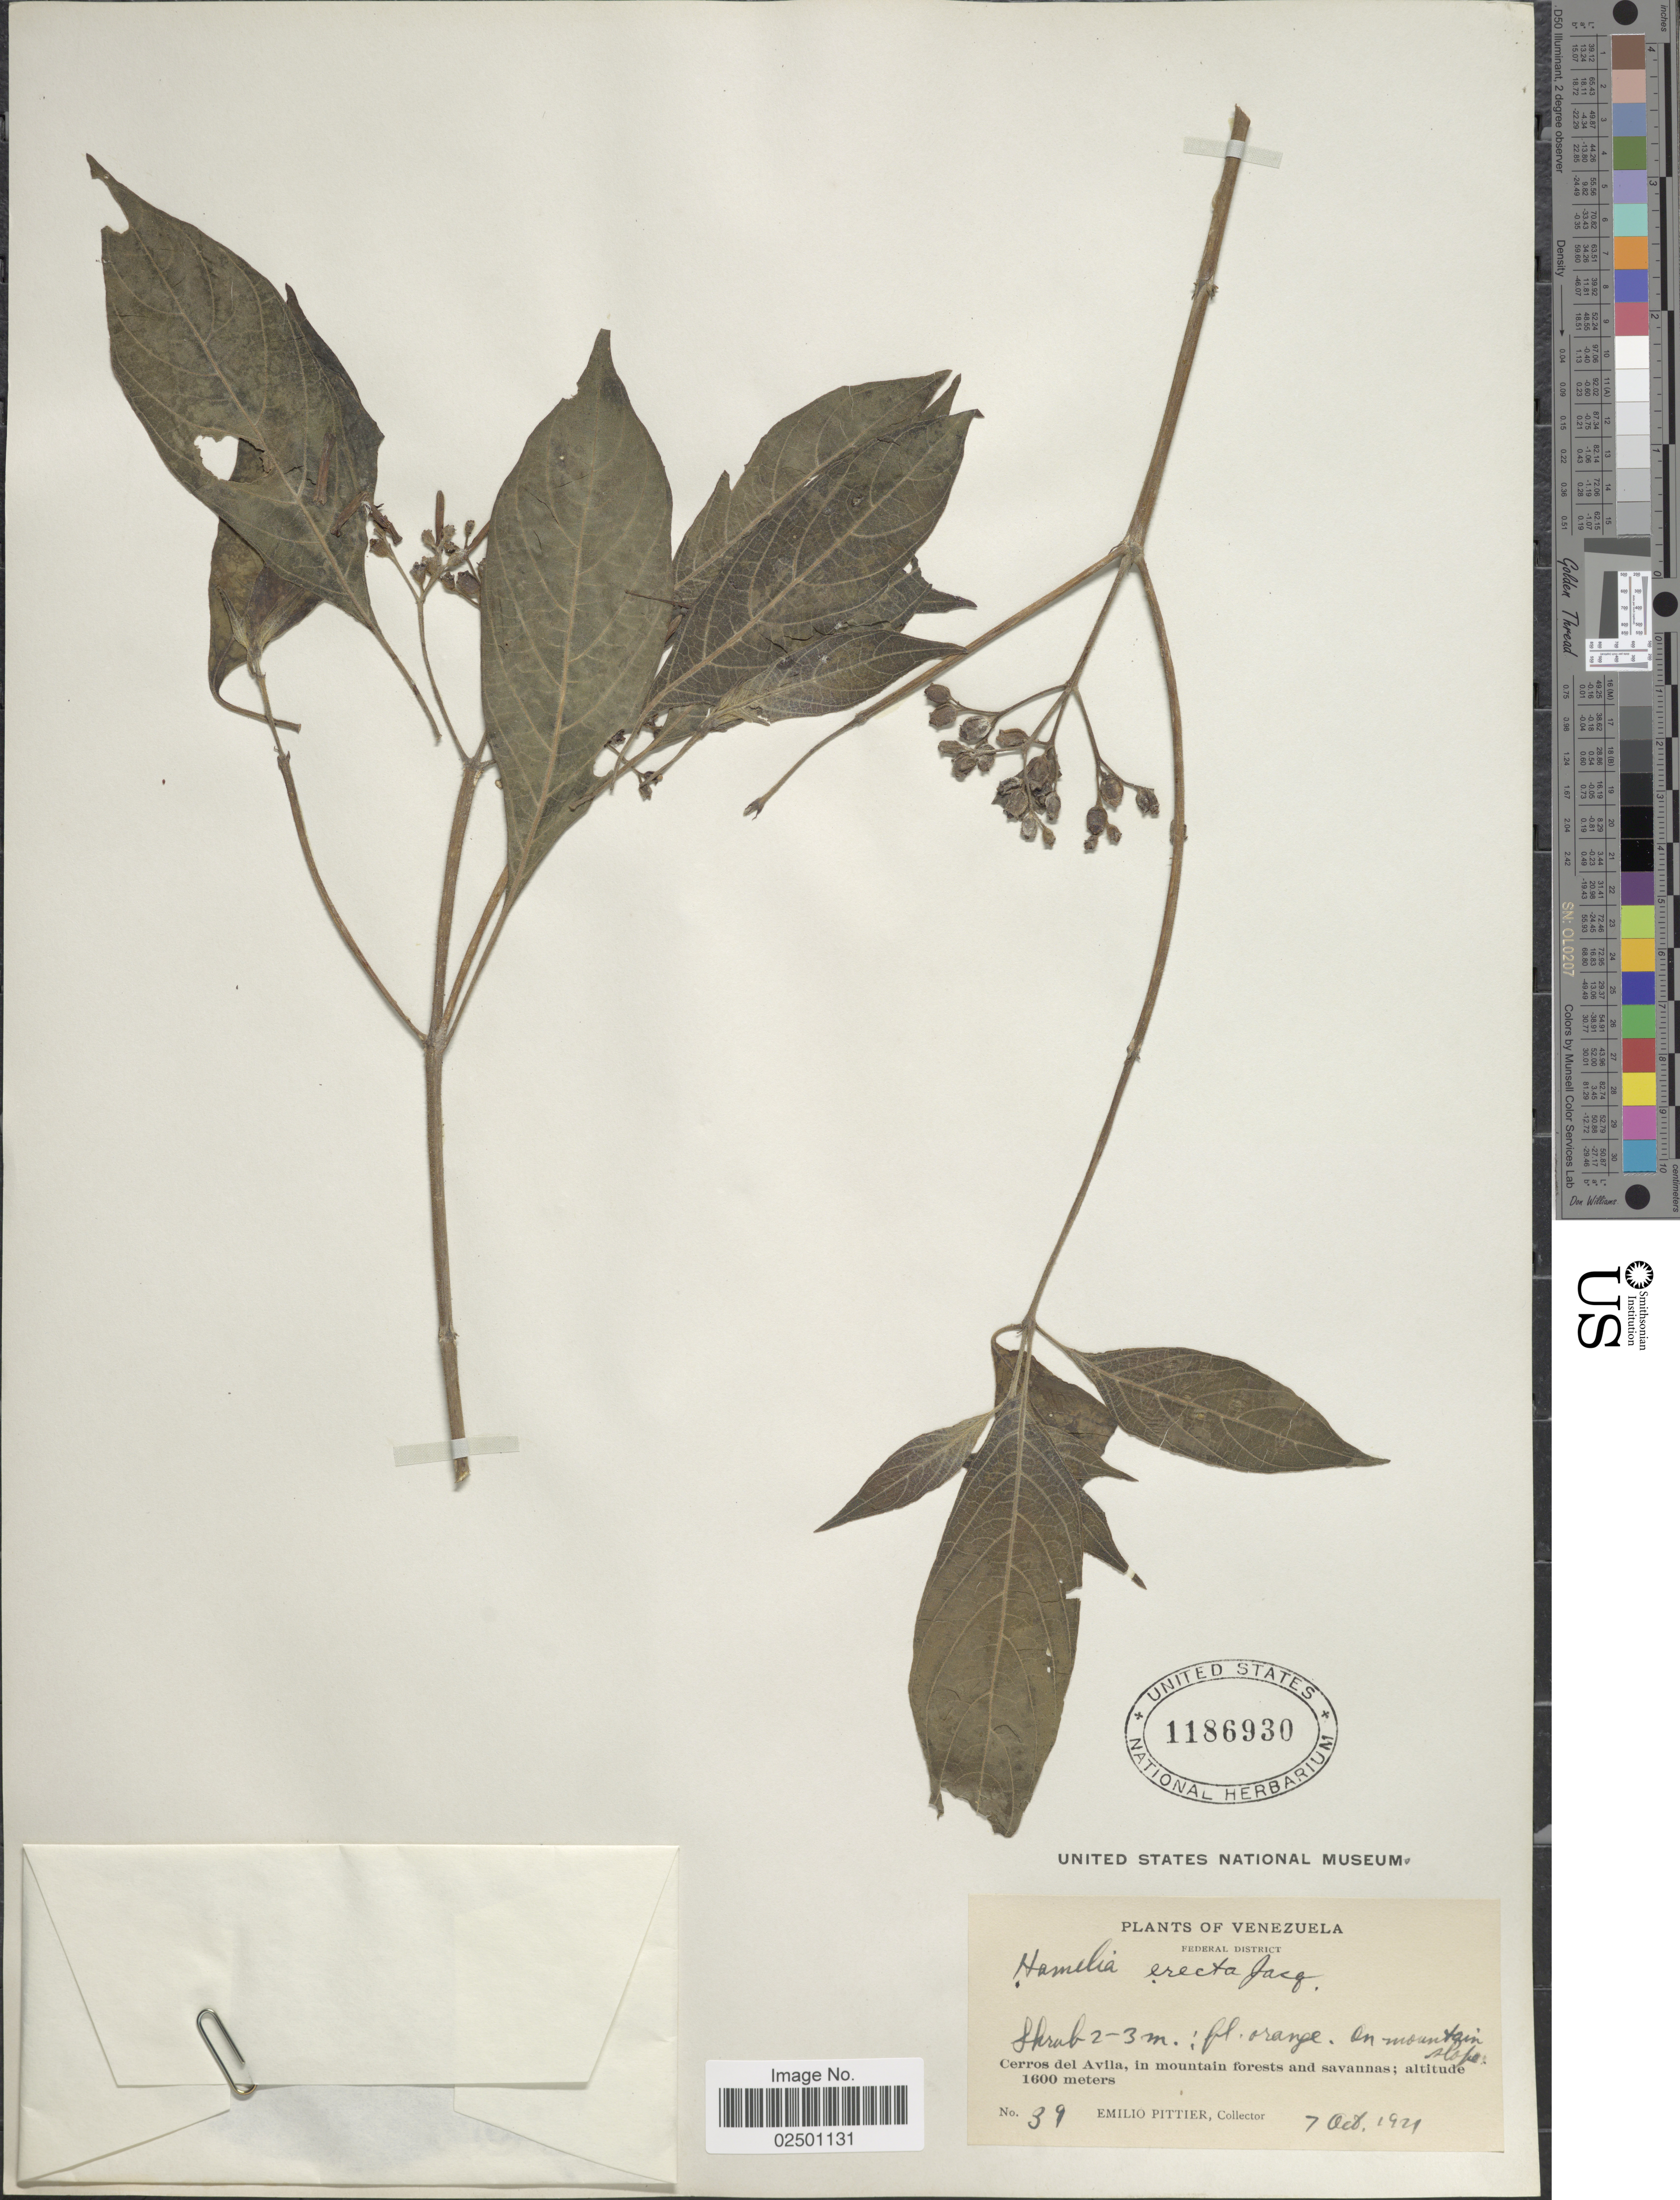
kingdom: Plantae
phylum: Tracheophyta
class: Magnoliopsida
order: Gentianales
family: Rubiaceae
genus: Hamelia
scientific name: Hamelia patens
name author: Jacq.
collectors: E. Pittier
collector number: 39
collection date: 1921-10-07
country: Venezuela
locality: Federal District. Cerros del Avila, in mountain forests and savannas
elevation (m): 1600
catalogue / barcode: US 1186930